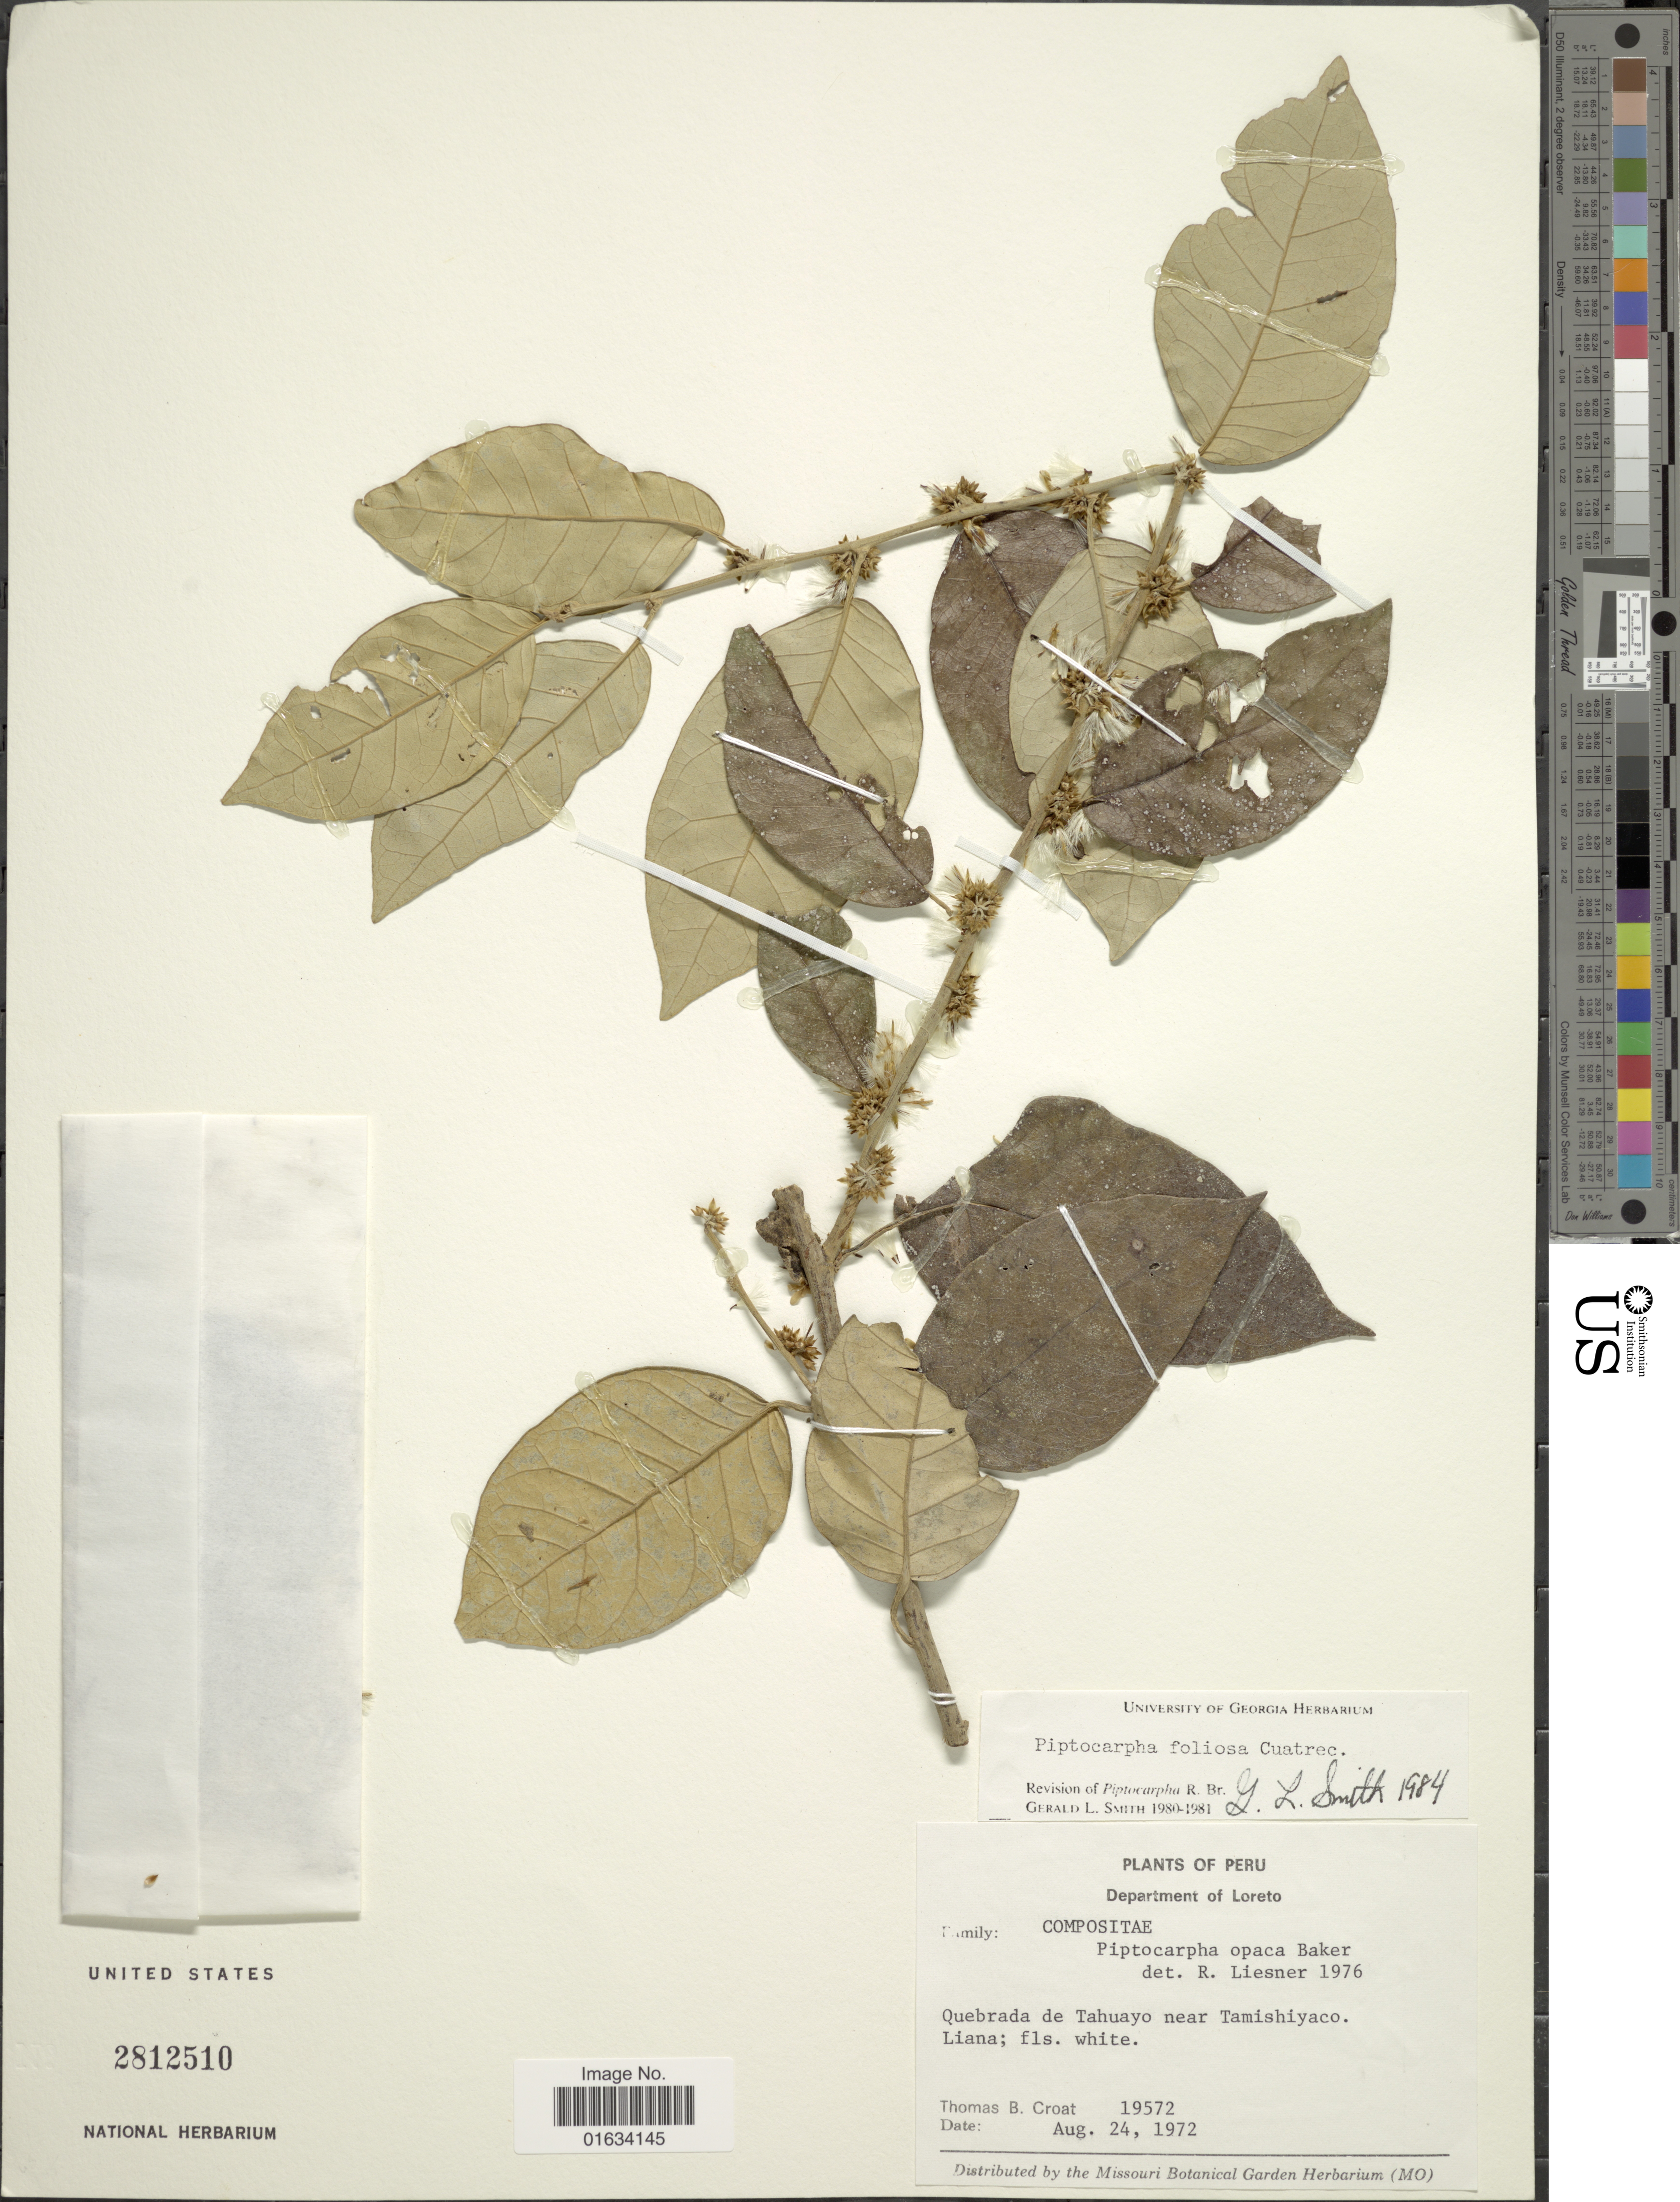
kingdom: Plantae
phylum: Tracheophyta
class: Magnoliopsida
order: Asterales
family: Asteraceae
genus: Piptocarpha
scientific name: Piptocarpha foliosa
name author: Cuatrec.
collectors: T. B. Croat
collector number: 19572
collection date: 1972-08-24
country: Peru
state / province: Loreto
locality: Quebrada de Tahuayo near Tamishiyaco.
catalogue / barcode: US 2812510